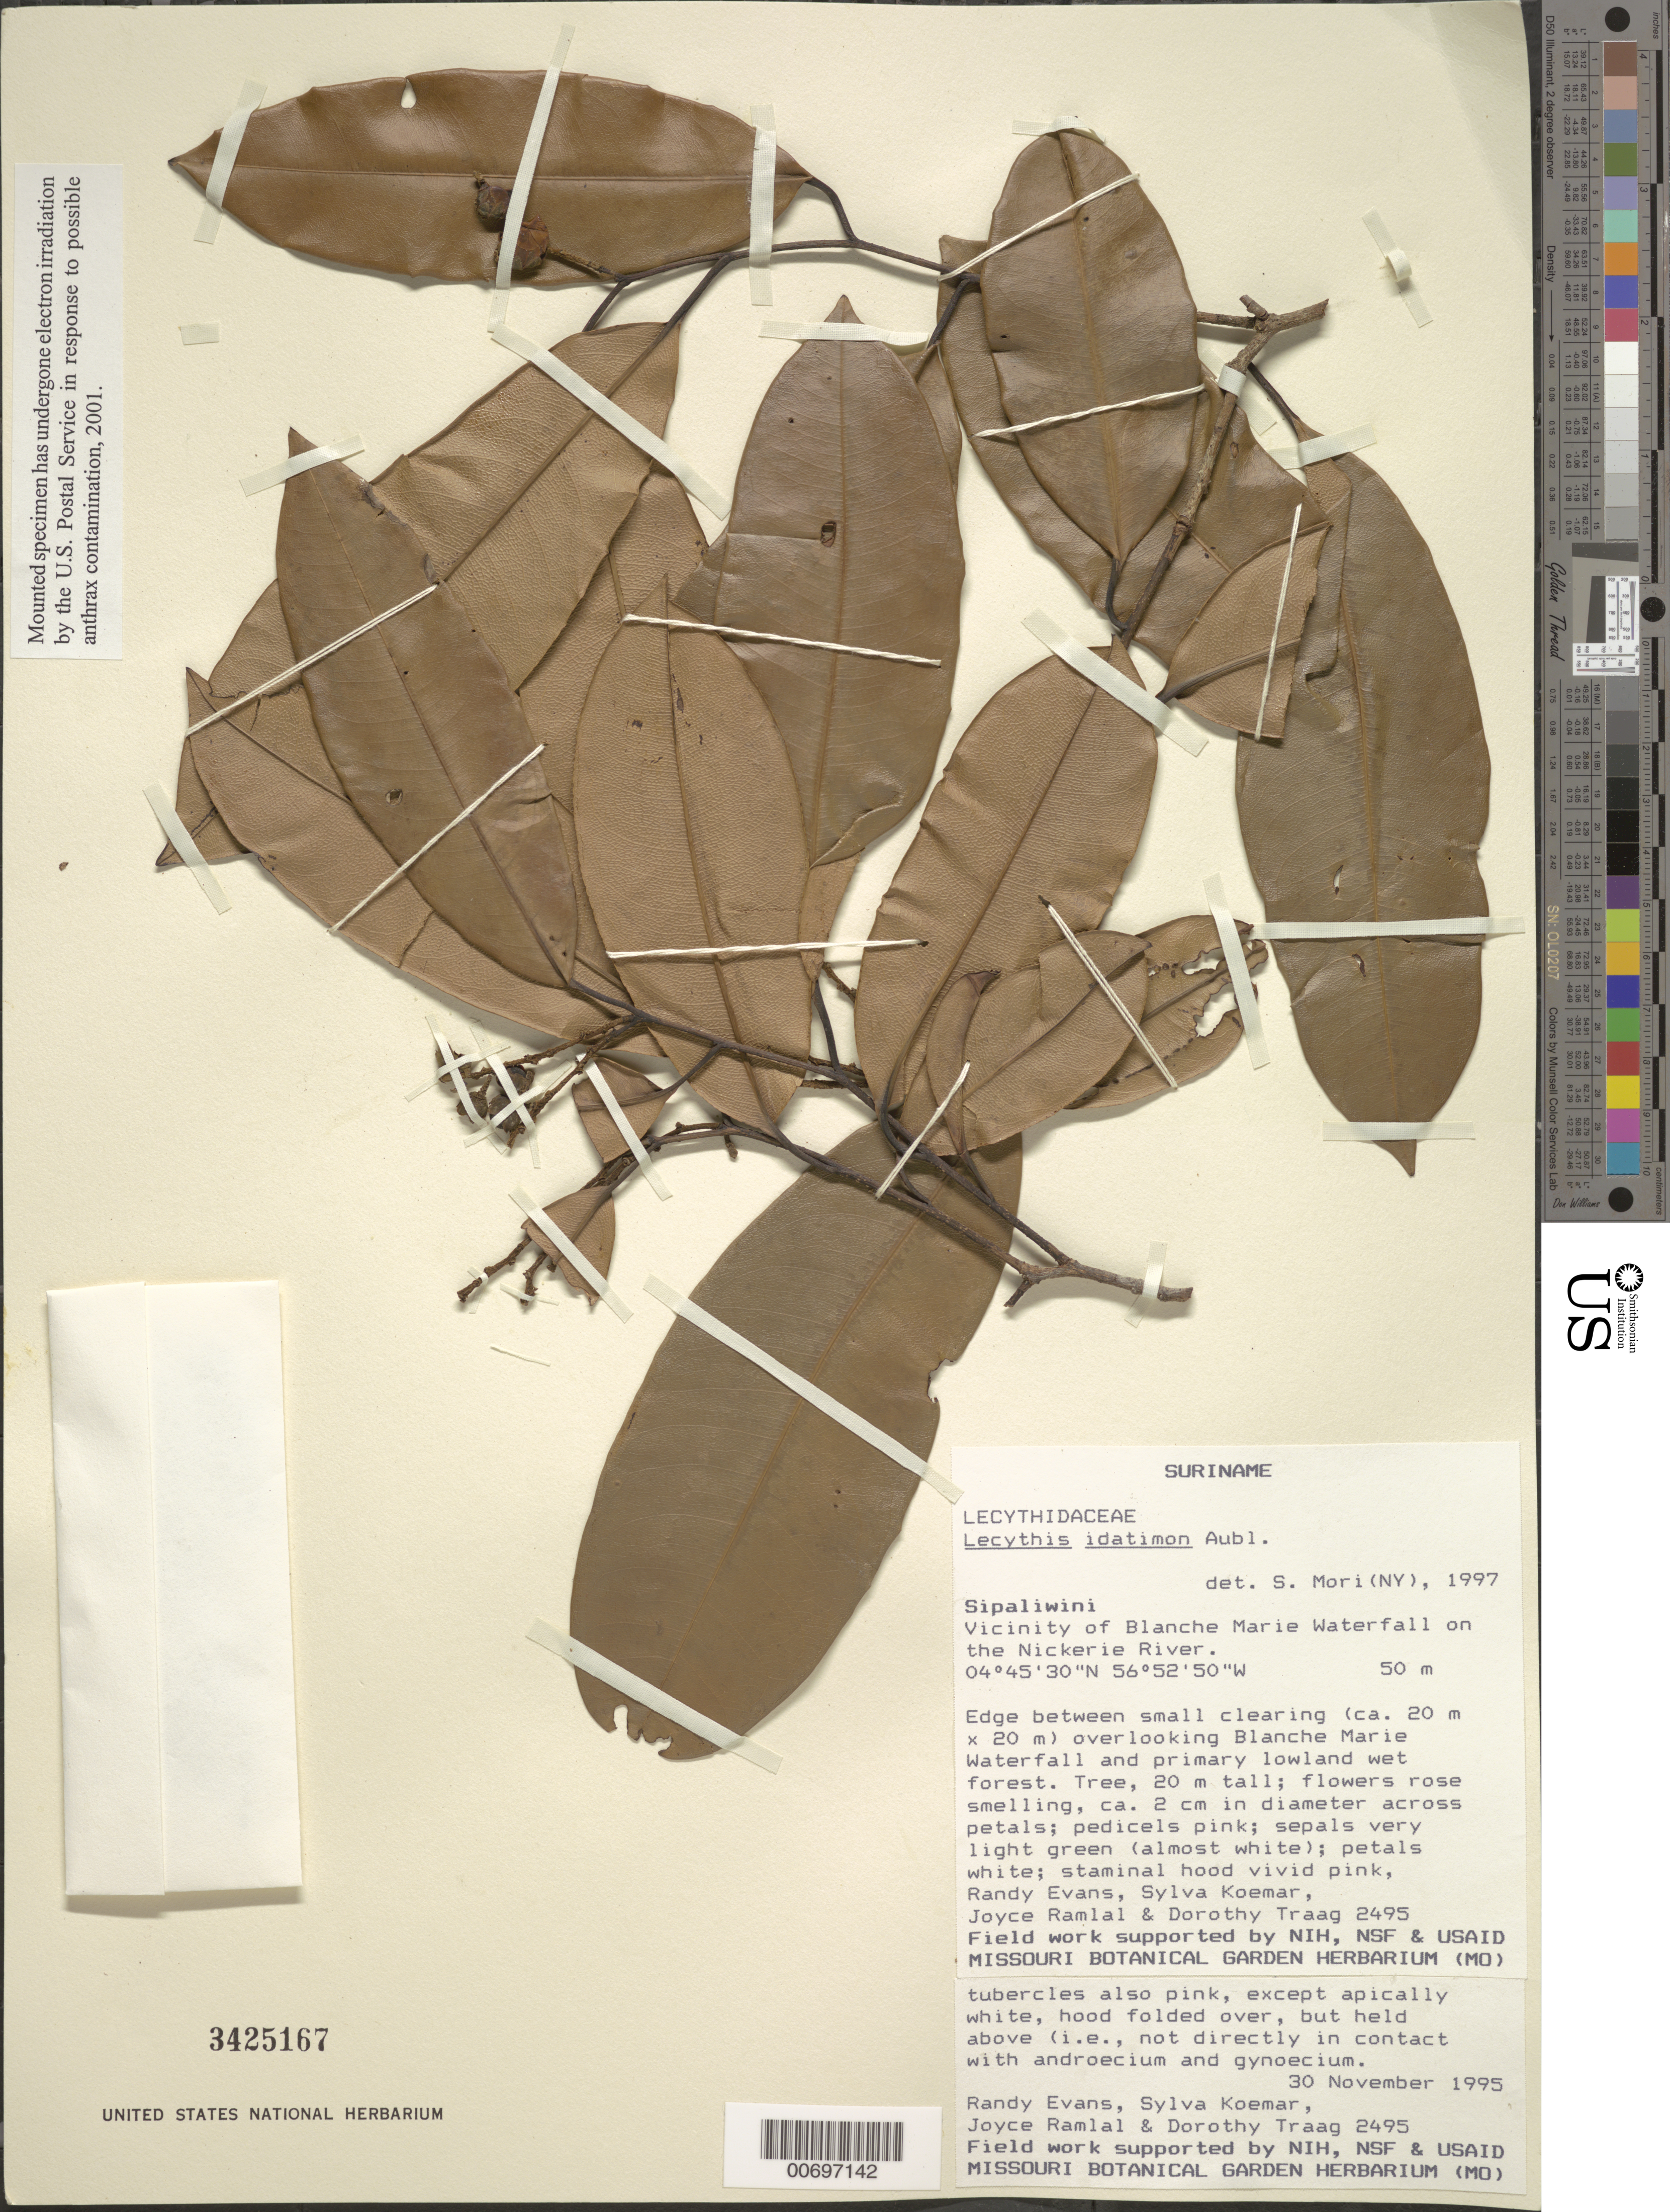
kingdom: Plantae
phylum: Tracheophyta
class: Magnoliopsida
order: Ericales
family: Lecythidaceae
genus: Lecythis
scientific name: Lecythis idatimon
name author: Aubl.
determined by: Mori, Scott A.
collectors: R. Evans, S. Koemar, J. Ramlal & D. Traag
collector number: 2495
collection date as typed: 30-Nov-95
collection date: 1995-11-30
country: Suriname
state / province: Sipaliwini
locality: Blanche Marie Waterfall, vic., on Nickerie R.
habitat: Edge between small clearing (ca. 20 m x 20 m) overlooking Blanche Marie Waterfall and primary lowland wet forest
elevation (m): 50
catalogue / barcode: US 3425167